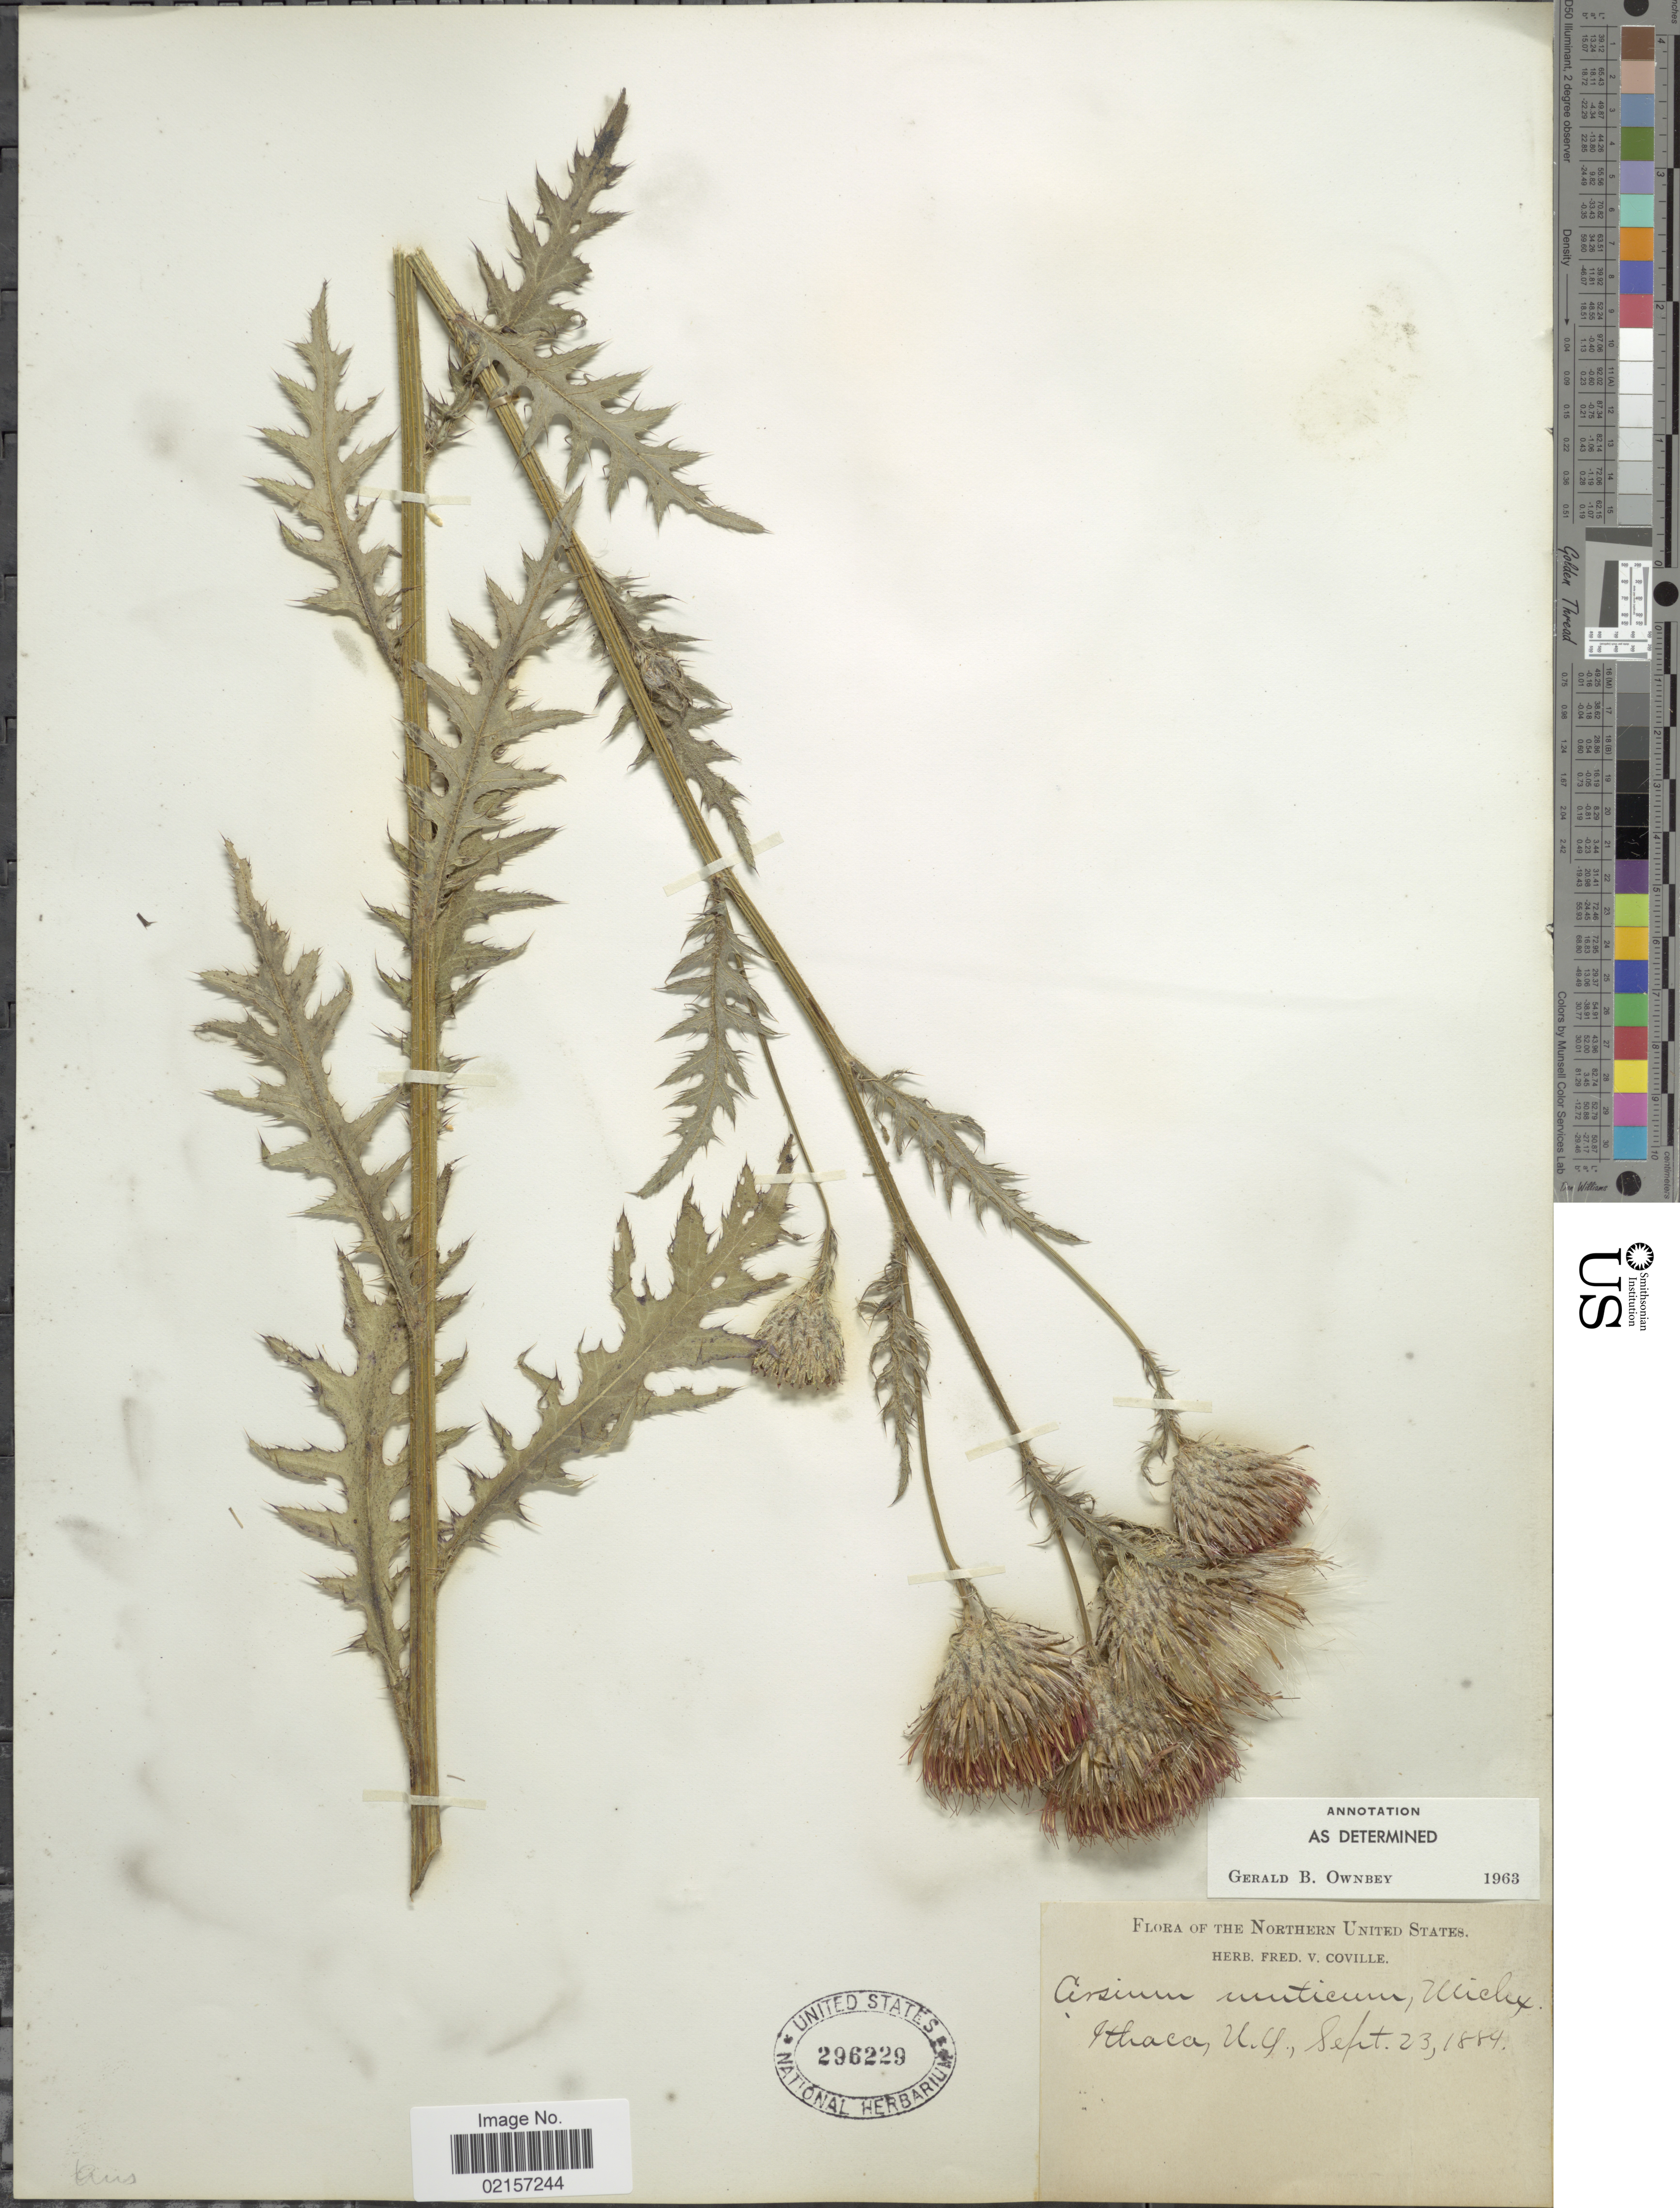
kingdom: Plantae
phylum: Tracheophyta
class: Magnoliopsida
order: Asterales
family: Asteraceae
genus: Cirsium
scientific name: Cirsium muticum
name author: Michx.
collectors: ex herb. Fred. V. Coville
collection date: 1884-09-23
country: United States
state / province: New York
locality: Ithaca, Northern United States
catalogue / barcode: US 296229